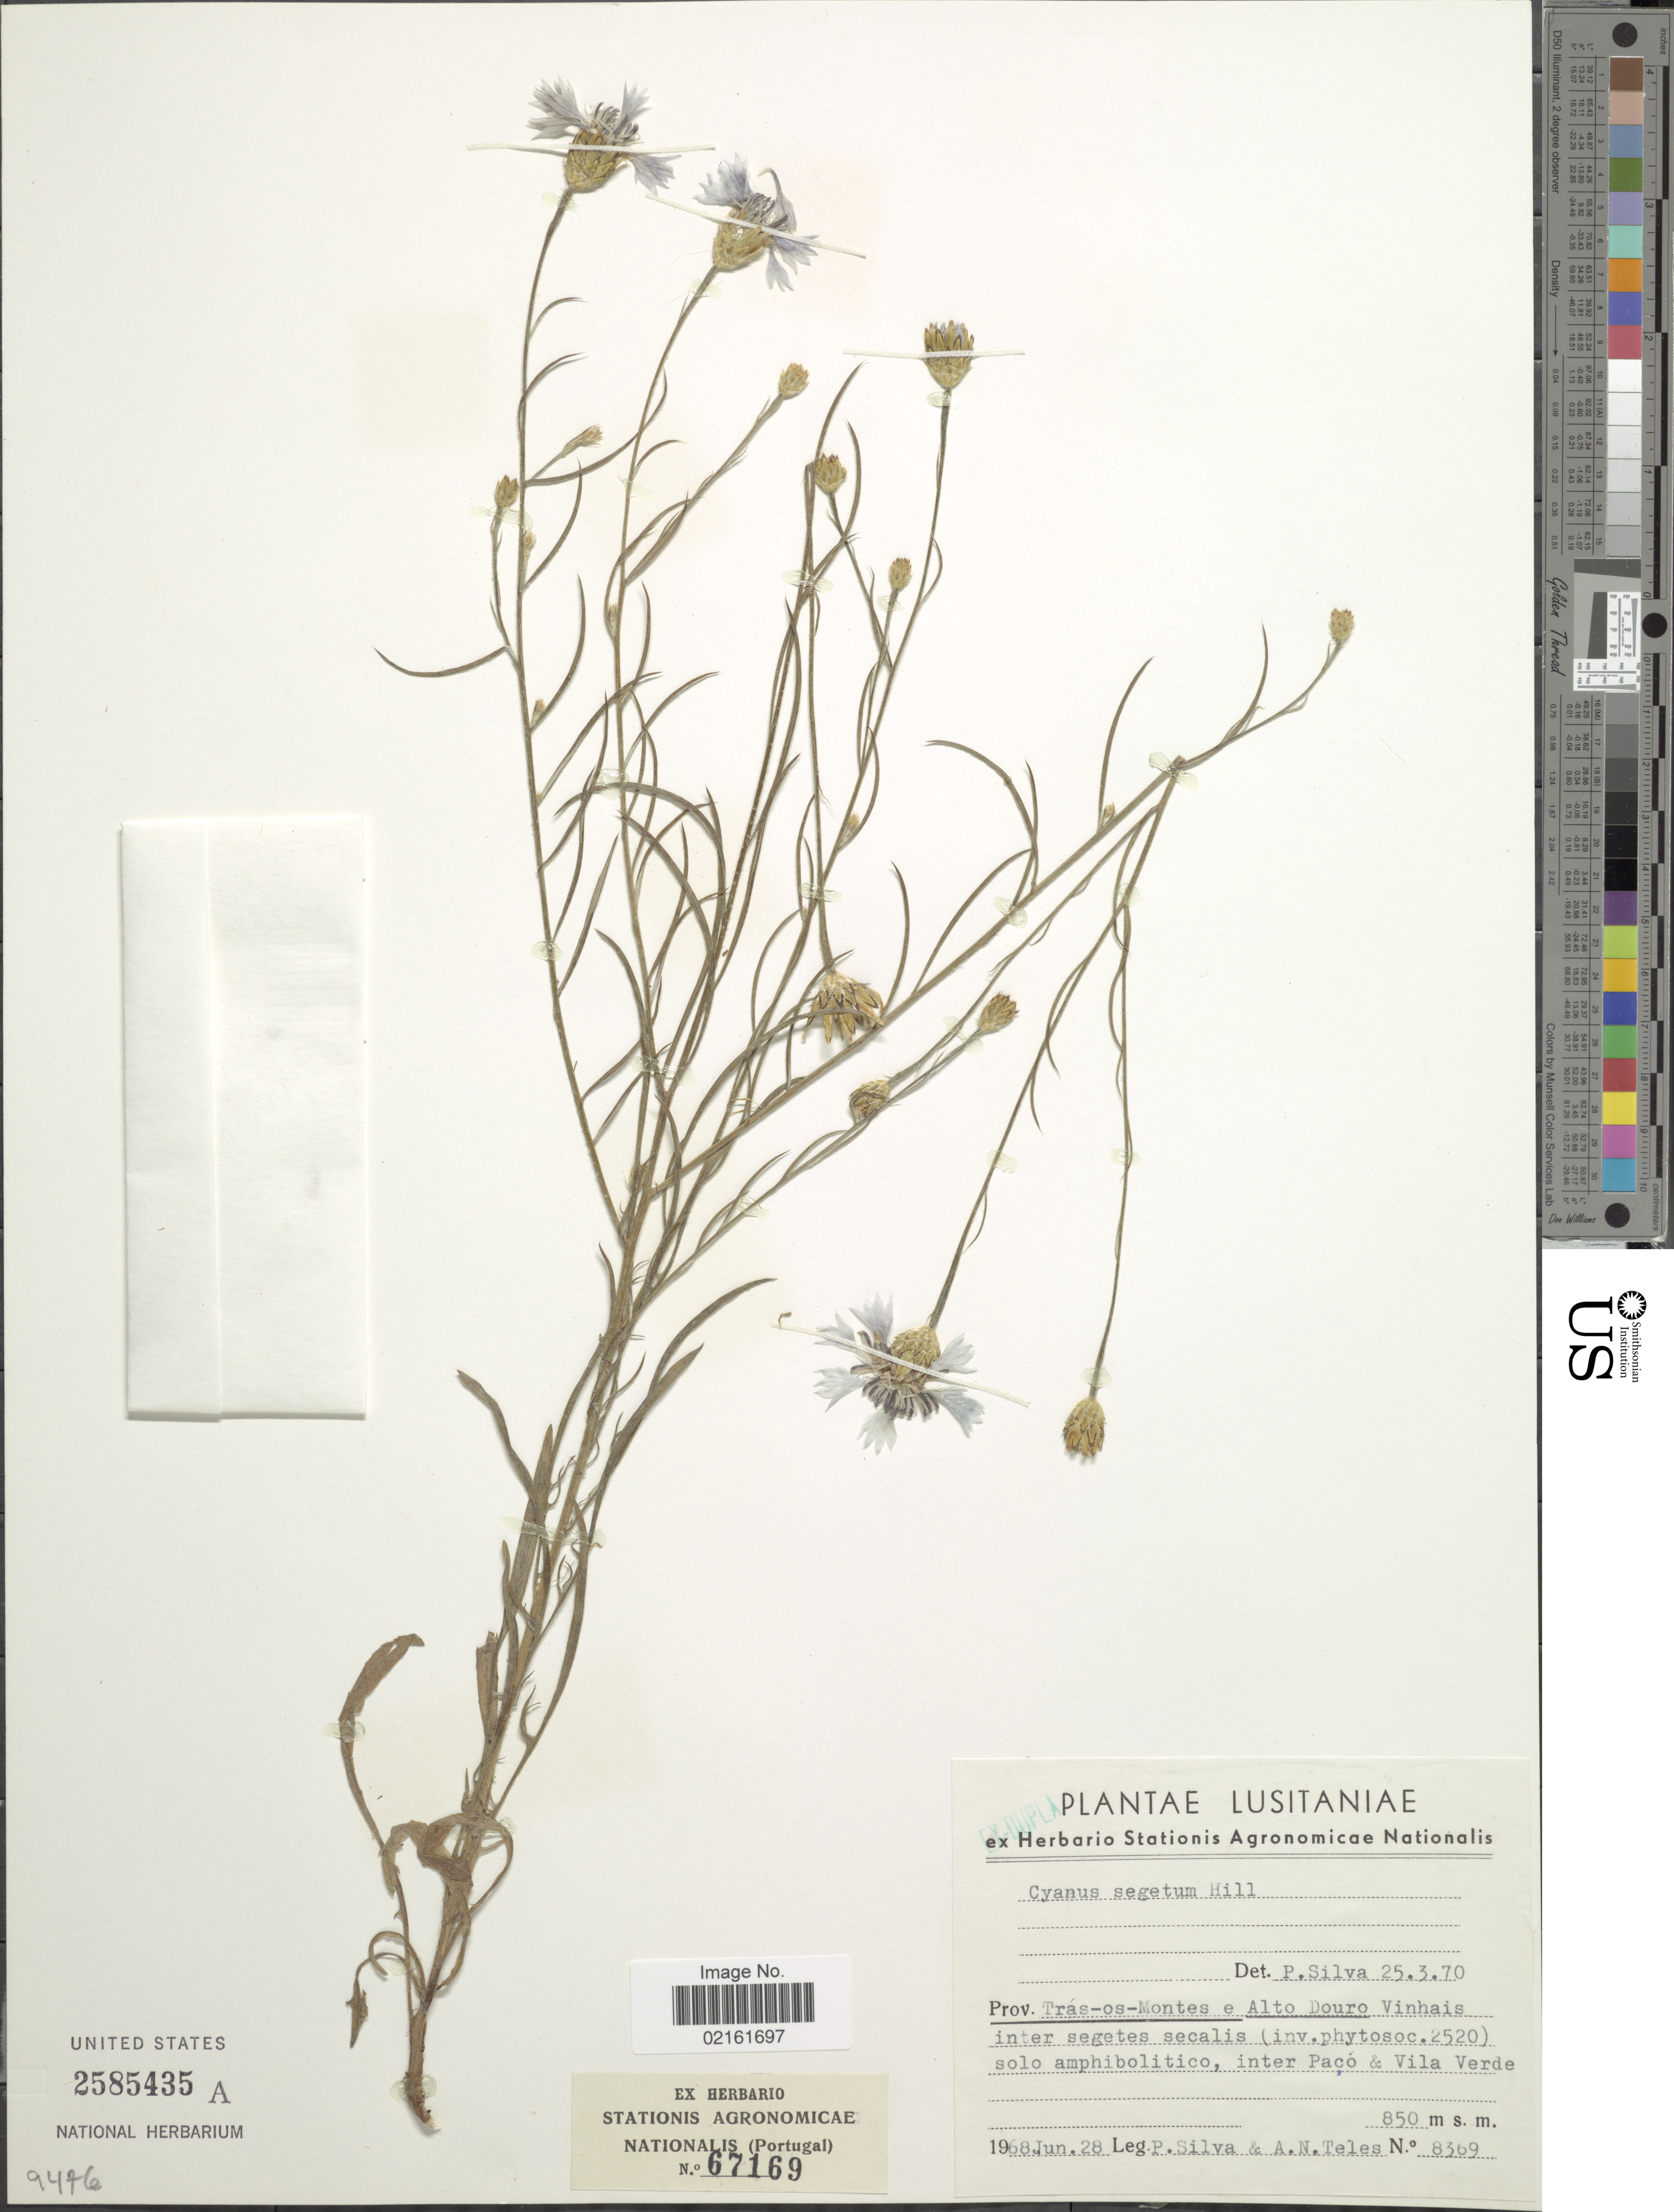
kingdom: Plantae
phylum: Tracheophyta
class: Magnoliopsida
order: Asterales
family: Asteraceae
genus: Cyanus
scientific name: Cyanus segetum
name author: Hill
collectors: P. Silva & A. Teles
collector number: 8369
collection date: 1968-06-28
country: Portugal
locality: Lusitaniae. Prov. Trás-os-Montes e Alto Douro Vinhais inter segetes secalis (inv. phytosoc. 2520) solo amphibolitico, inter Pacó & Vila Verde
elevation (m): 850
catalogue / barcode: US 2585435A